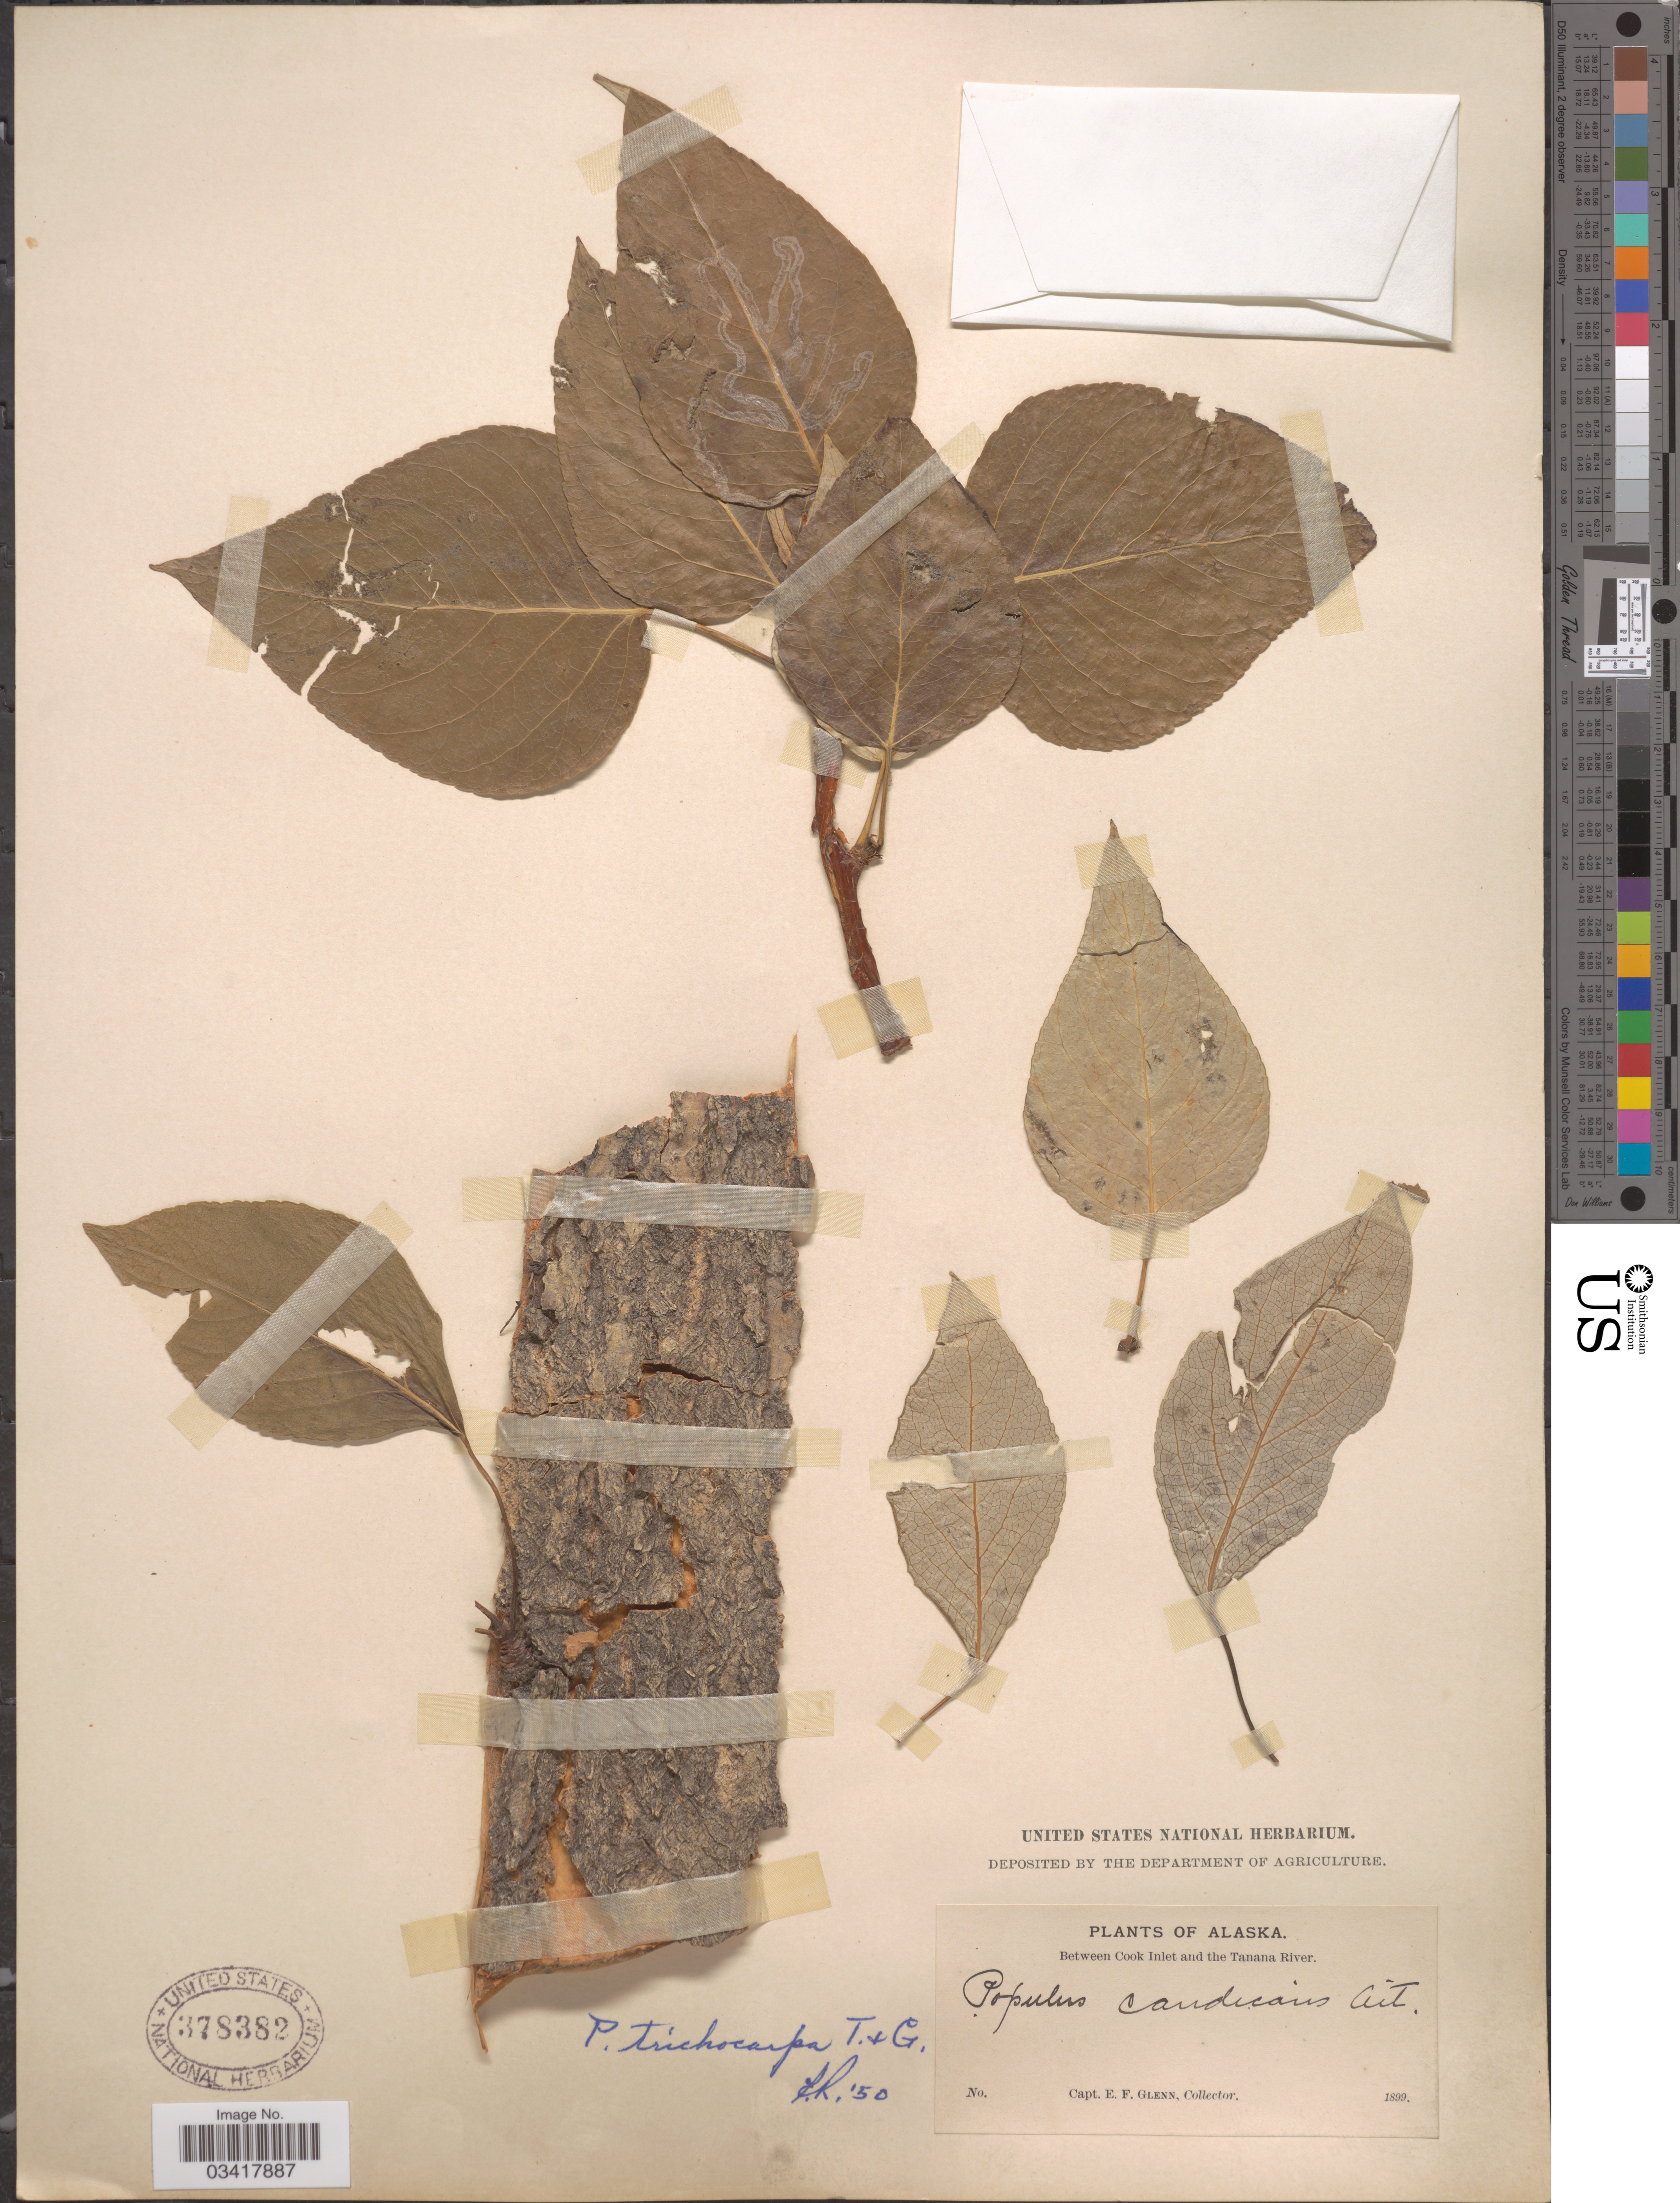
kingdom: Plantae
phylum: Tracheophyta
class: Magnoliopsida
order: Malpighiales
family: Salicaceae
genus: Populus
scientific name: Populus trichocarpa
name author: Torr. & A. Gray ex W. Hook.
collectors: E. Glenn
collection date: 1899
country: United States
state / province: Alaska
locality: Between Cook Inlet and the Tanana River.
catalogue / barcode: US 378382